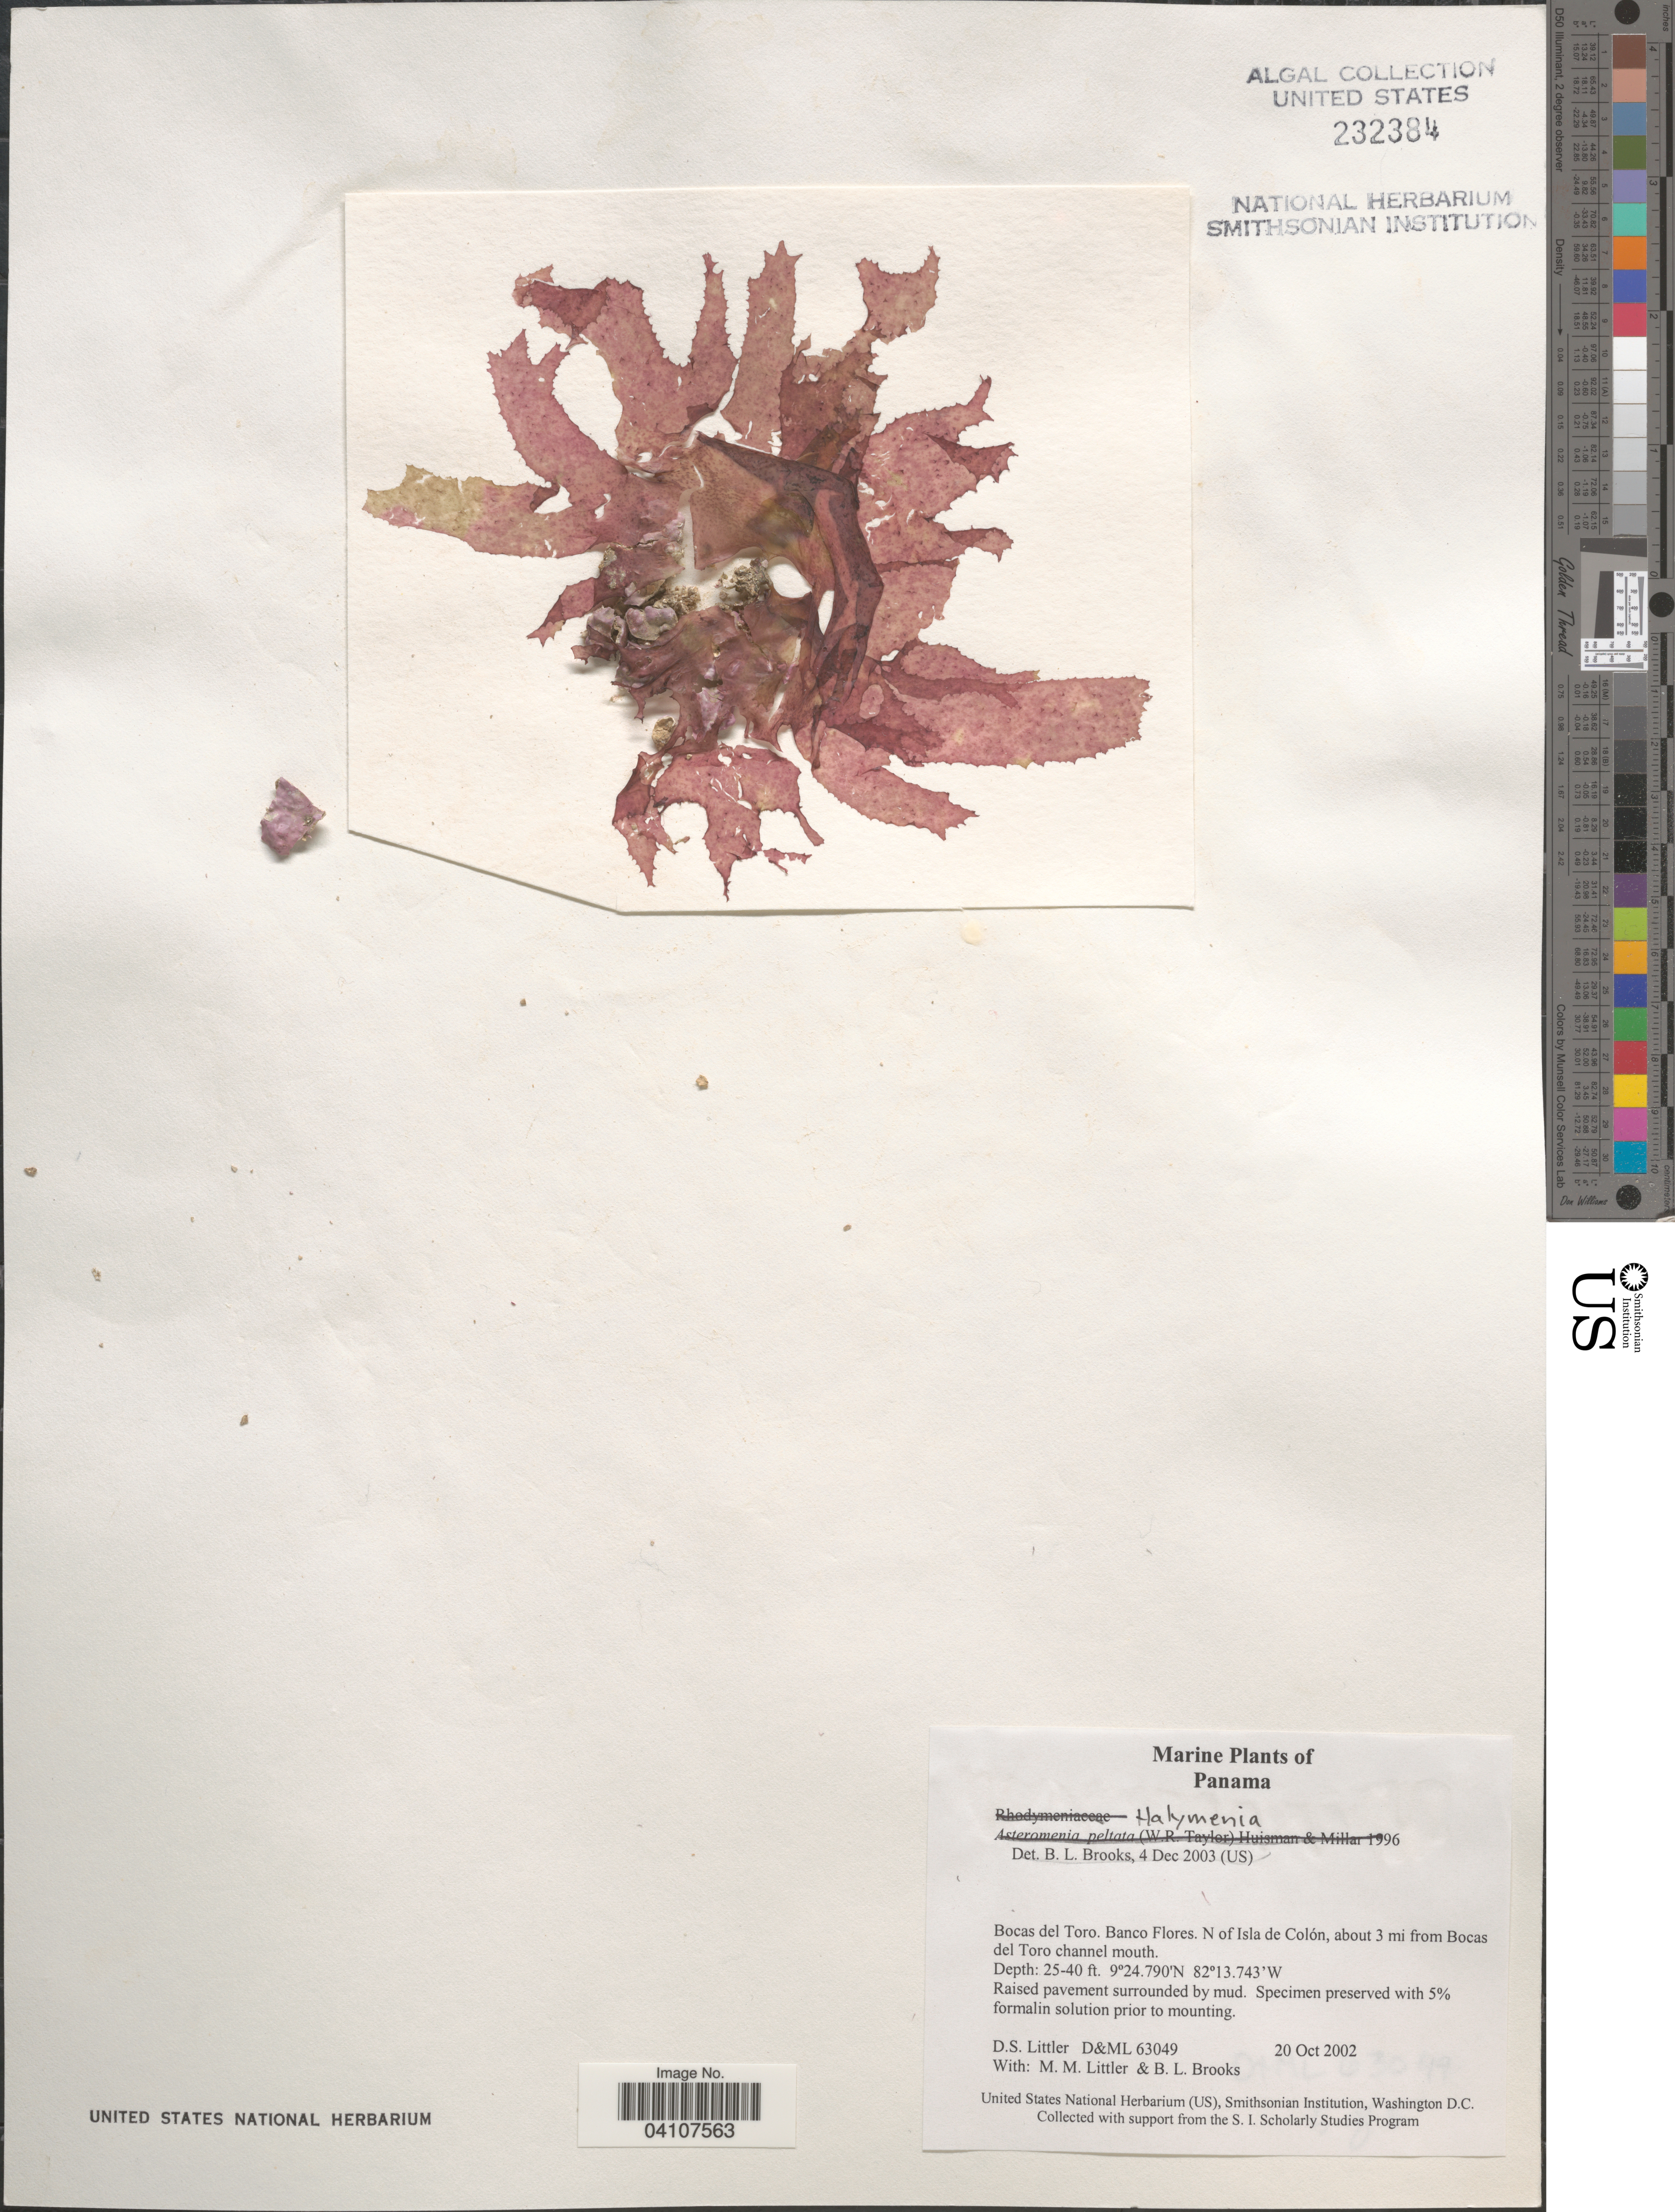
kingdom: Plantae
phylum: Rhodophyta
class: Florideophyceae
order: Halymeniales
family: Halymeniaceae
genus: Halymenia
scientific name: Halymenia sp.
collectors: D. S. Littler & B. Brooks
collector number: D&ML63049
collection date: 2002-10-20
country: Panama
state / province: Bocas del Toro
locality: Banco Flores. N of Isla de Colón, about 3 mi from Bocas del Toro channel mouth.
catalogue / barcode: US 232384